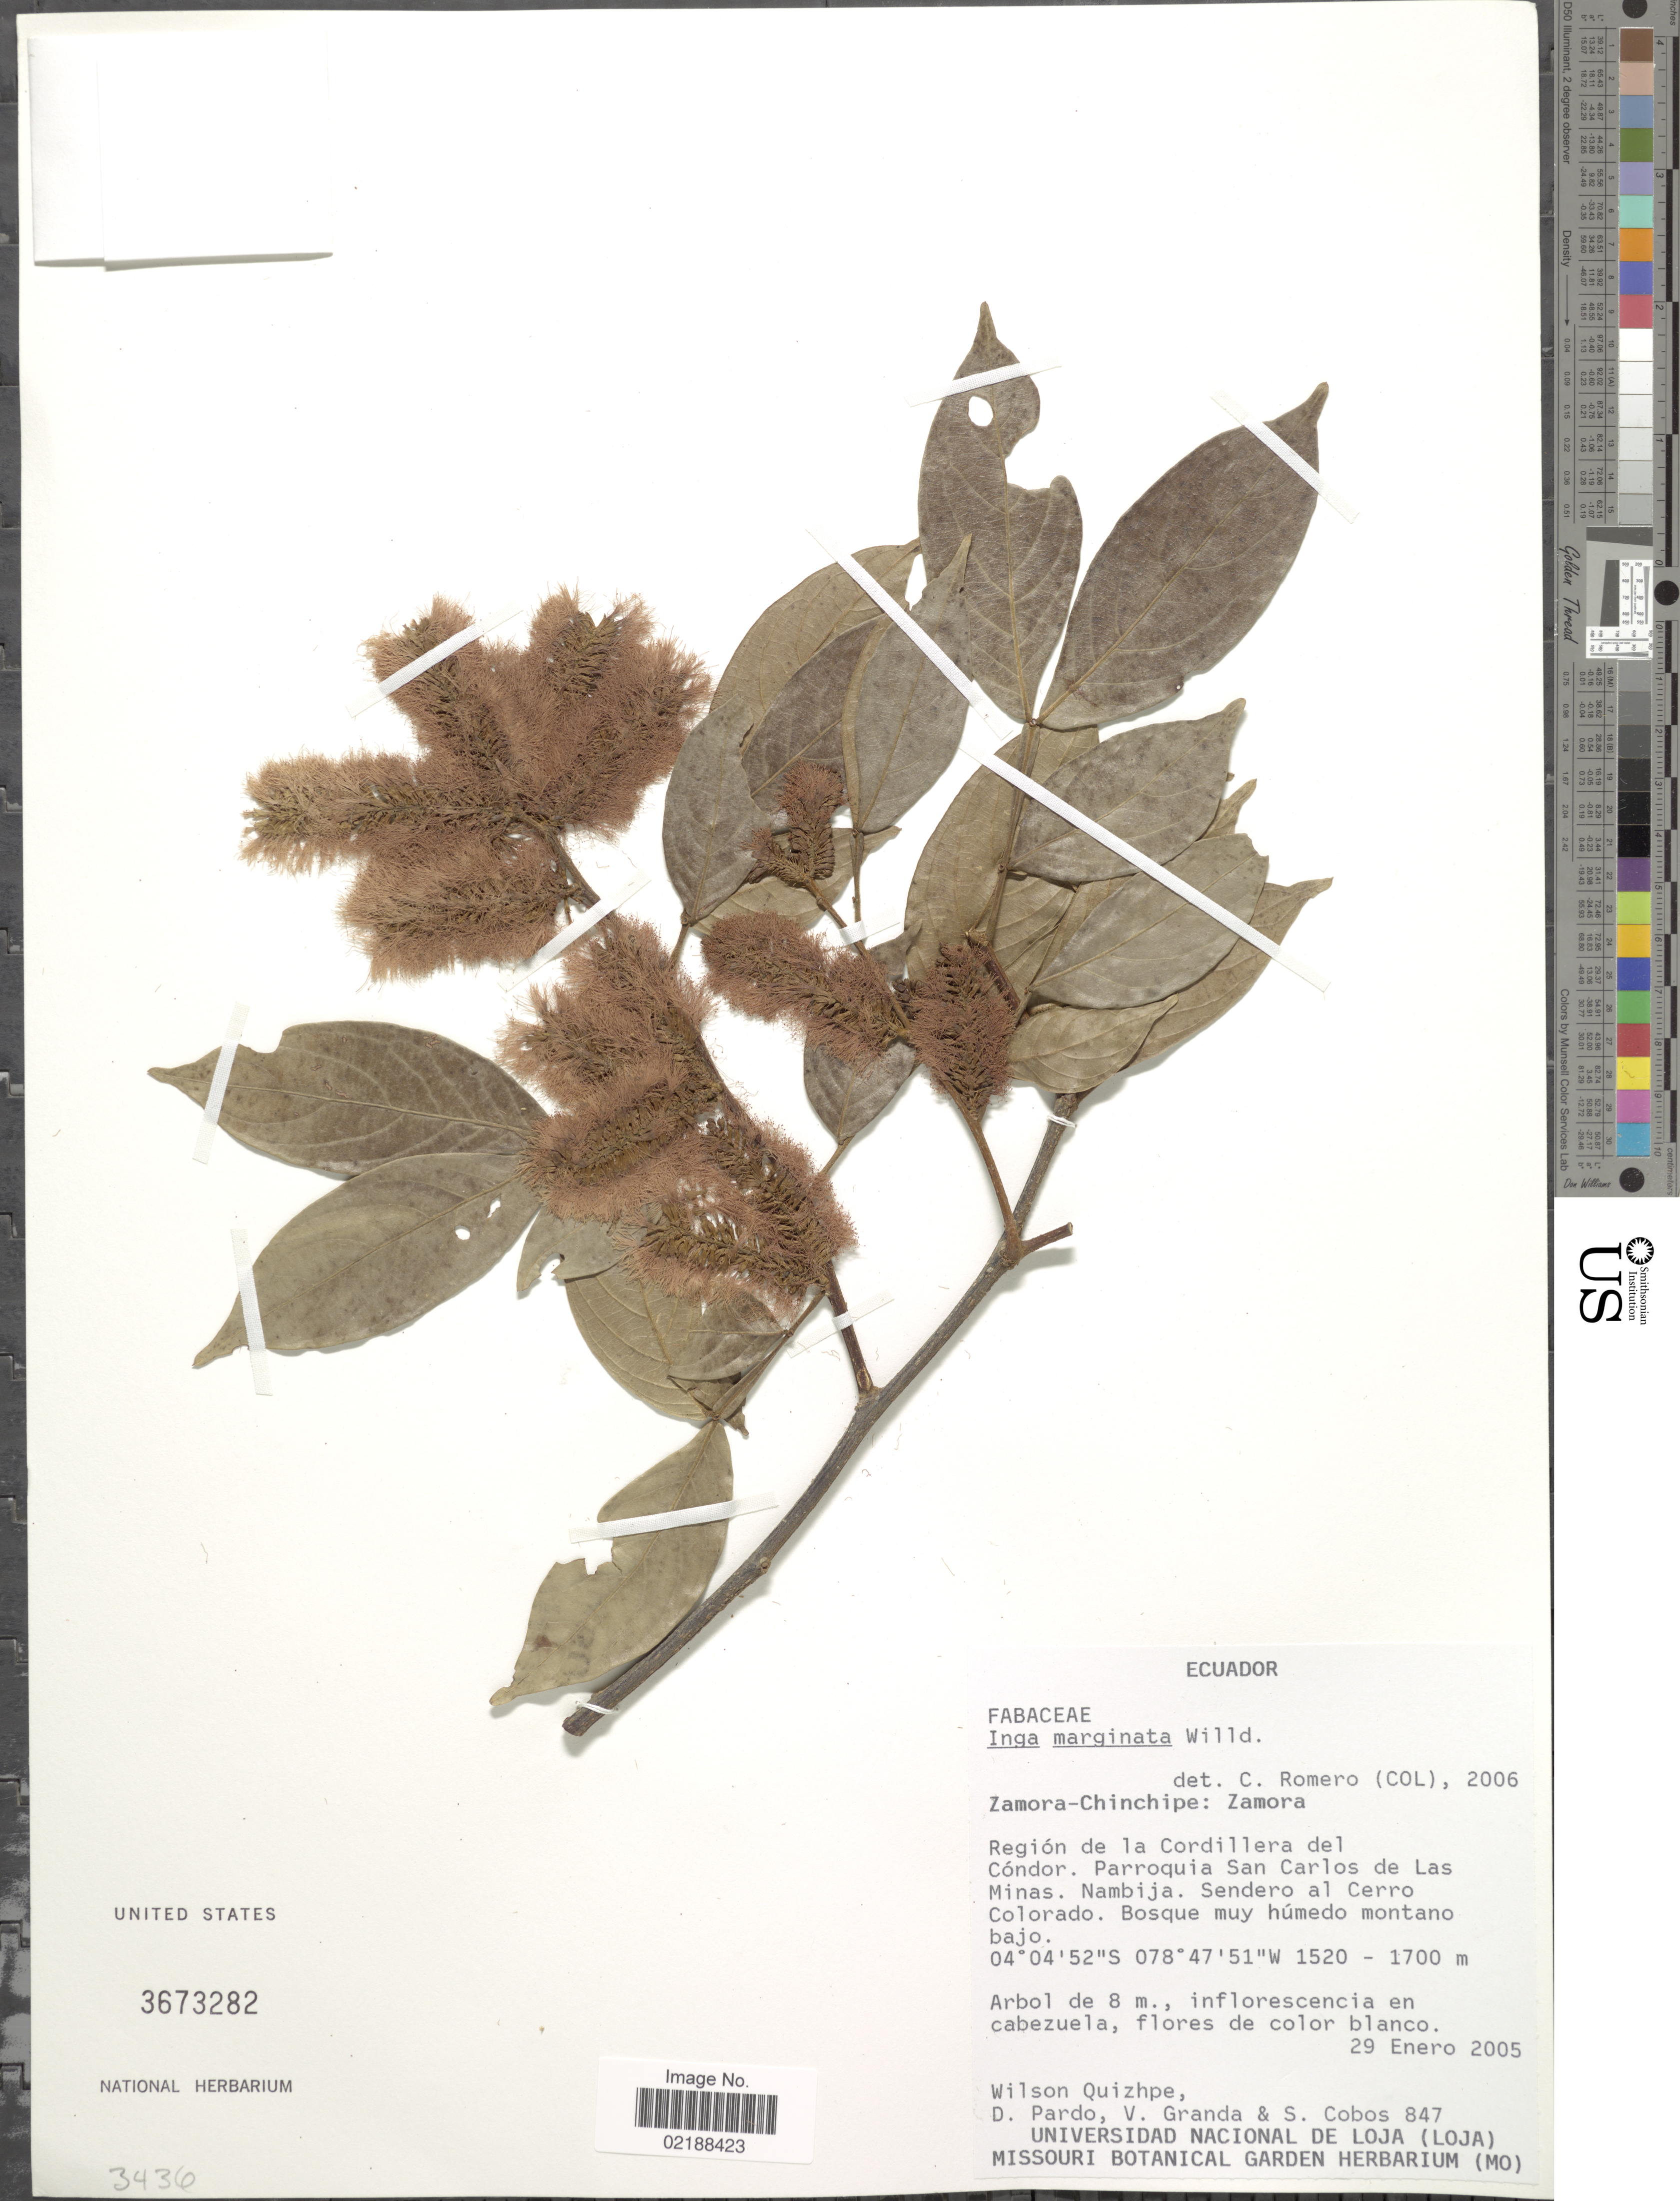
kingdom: Plantae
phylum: Tracheophyta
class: Magnoliopsida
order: Fabales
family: Fabaceae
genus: Inga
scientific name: Inga marginata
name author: Willd.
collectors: W. Quizhpe, D. Pardo, V. Granda & S. Cobos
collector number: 847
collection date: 2005-01-29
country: Ecuador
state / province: Zamora-Chinchipe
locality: Zamora, Región de la Cordillera del Cóndor. Parroquia San Carlos de Las Minas. Nambija. Sendero al Cerro Colorado. Bosque muy húmedo montano bajo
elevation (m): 1520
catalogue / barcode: US 3673282